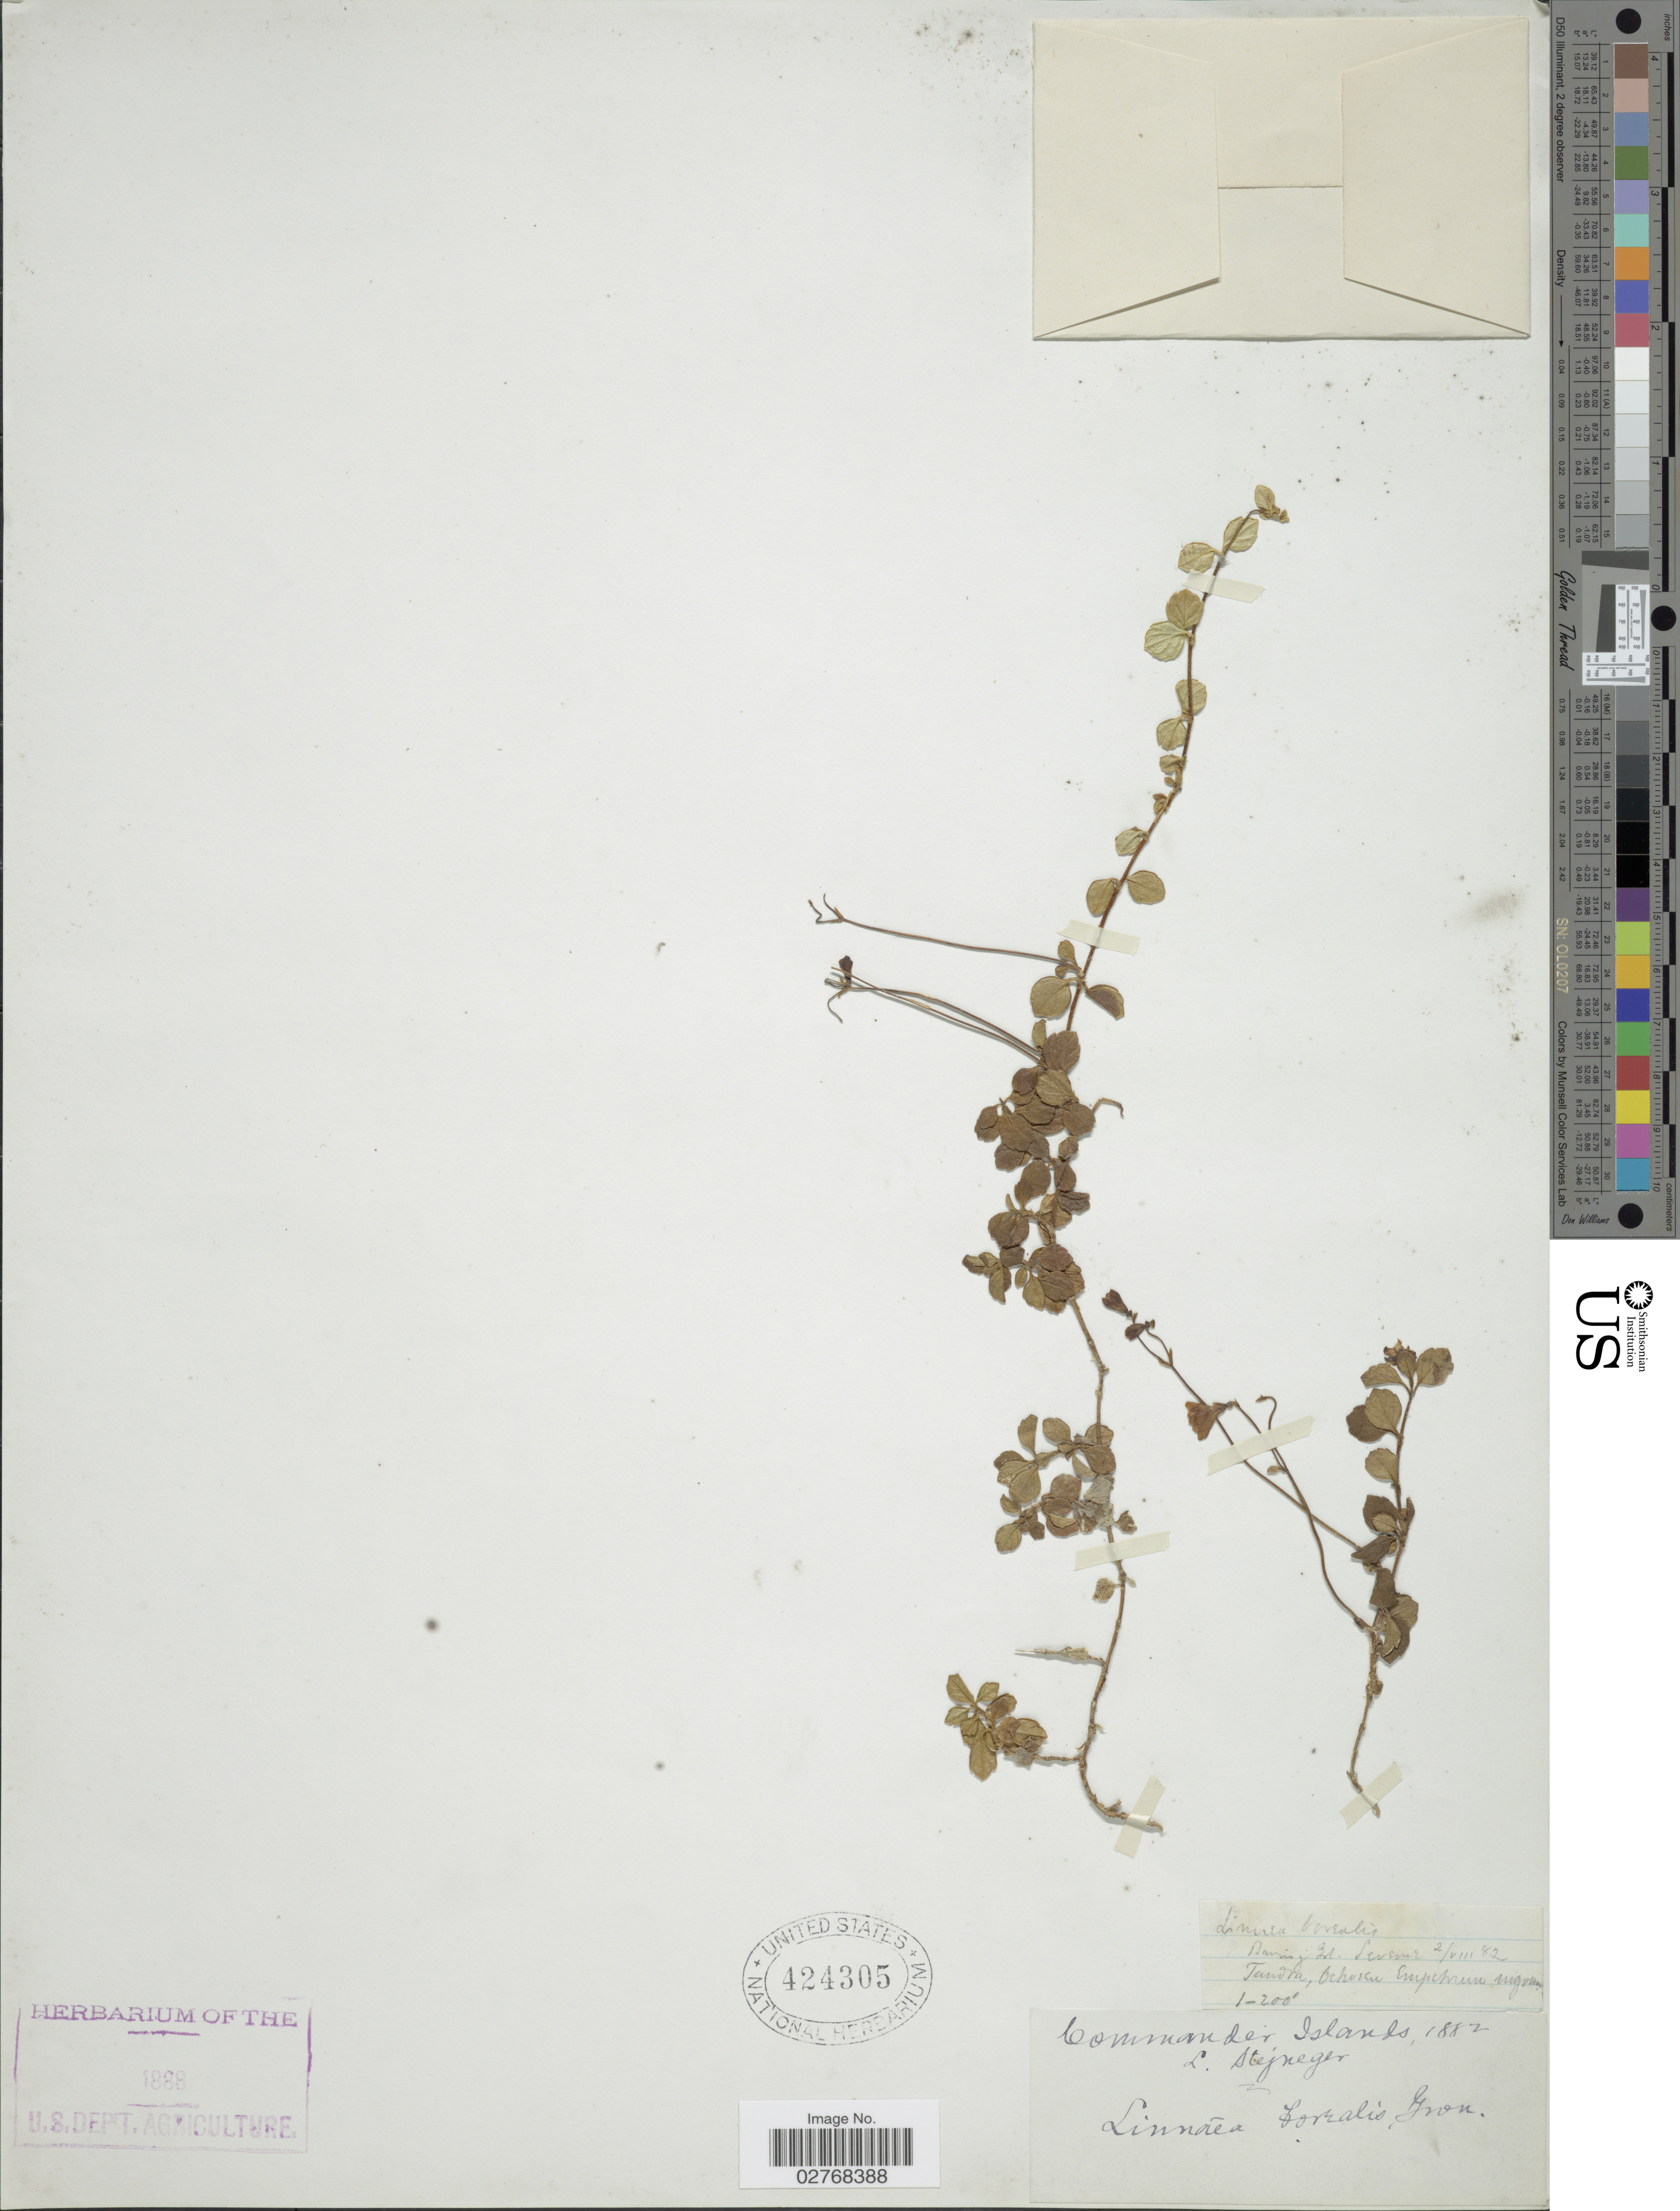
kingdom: Plantae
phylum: Tracheophyta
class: Magnoliopsida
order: Dipsacales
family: Caprifoliaceae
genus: Linnaea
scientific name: Linnaea borealis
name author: L.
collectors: L. Stejneger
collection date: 1882-08-02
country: Russian Federation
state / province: Kamchatka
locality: Commander Islands. Bering Isl.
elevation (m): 30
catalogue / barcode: US 424305